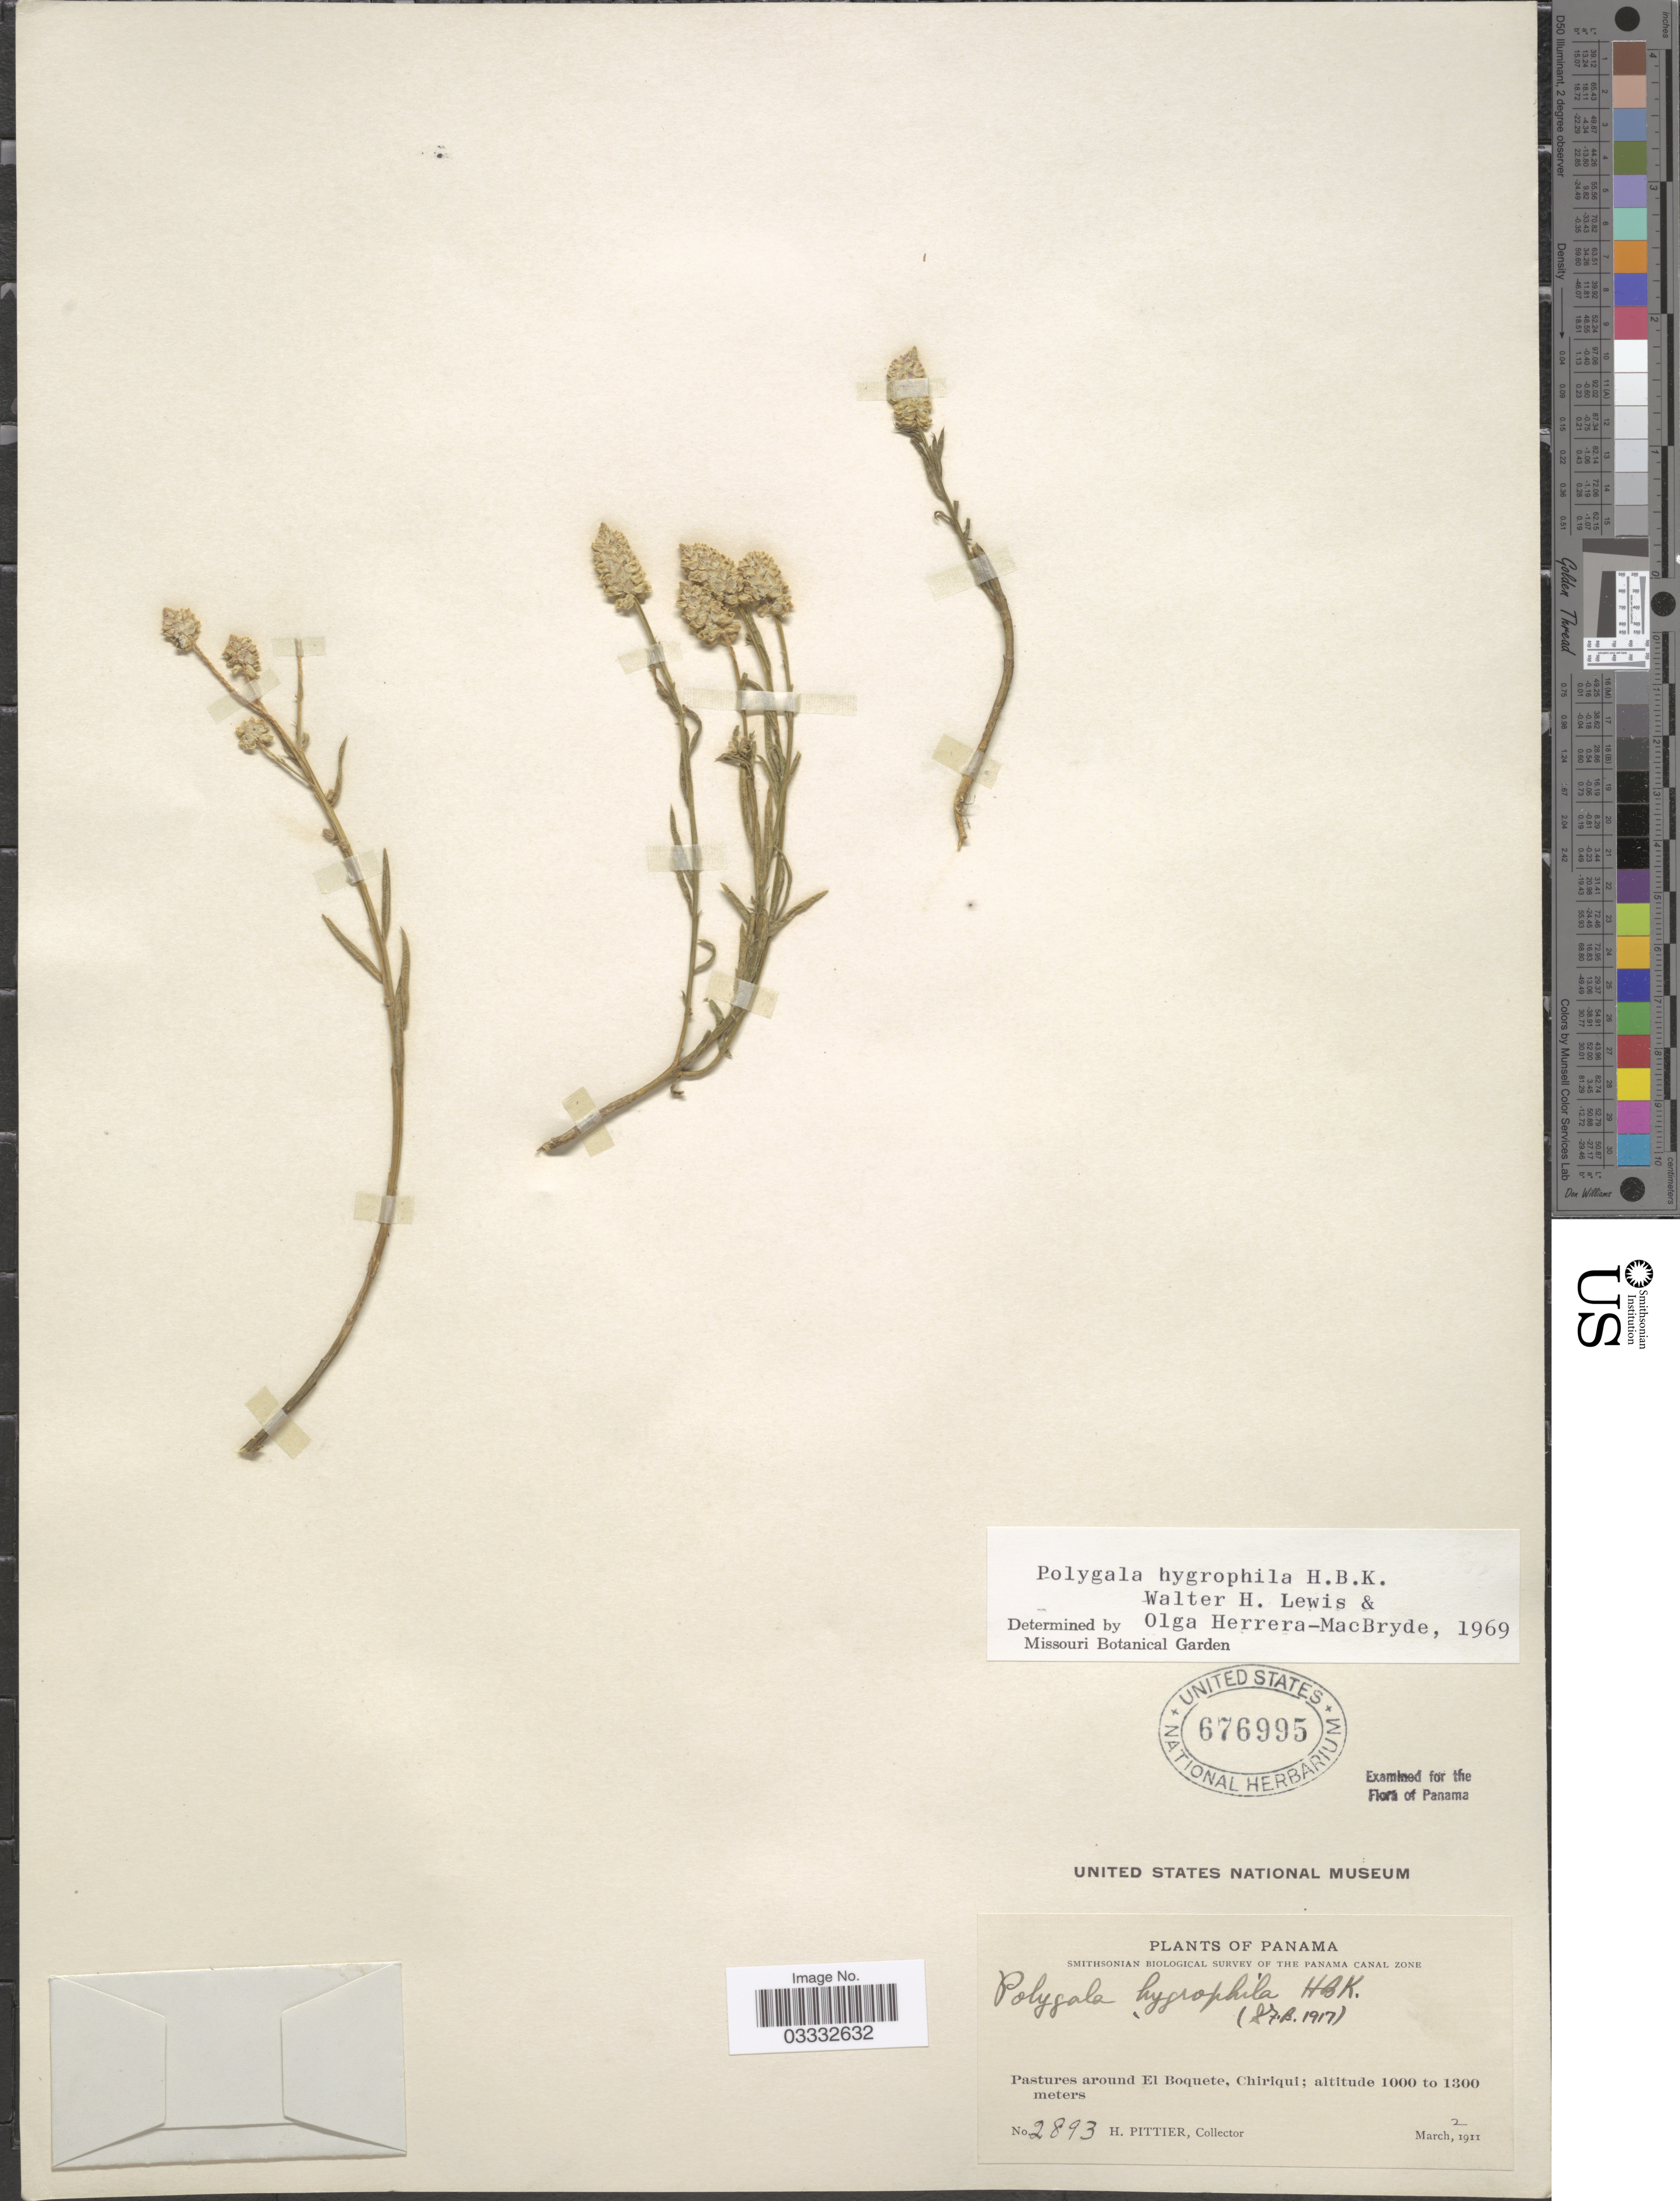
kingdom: Plantae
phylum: Tracheophyta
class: Magnoliopsida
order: Fabales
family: Polygalaceae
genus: Polygala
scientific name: Polygala hygrophila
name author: Kunth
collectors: H. F. Pittier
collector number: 2893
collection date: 1911-03-02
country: Panama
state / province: Chiriqui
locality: Pastures around El Boquete.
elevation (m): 1000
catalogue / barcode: US 676995